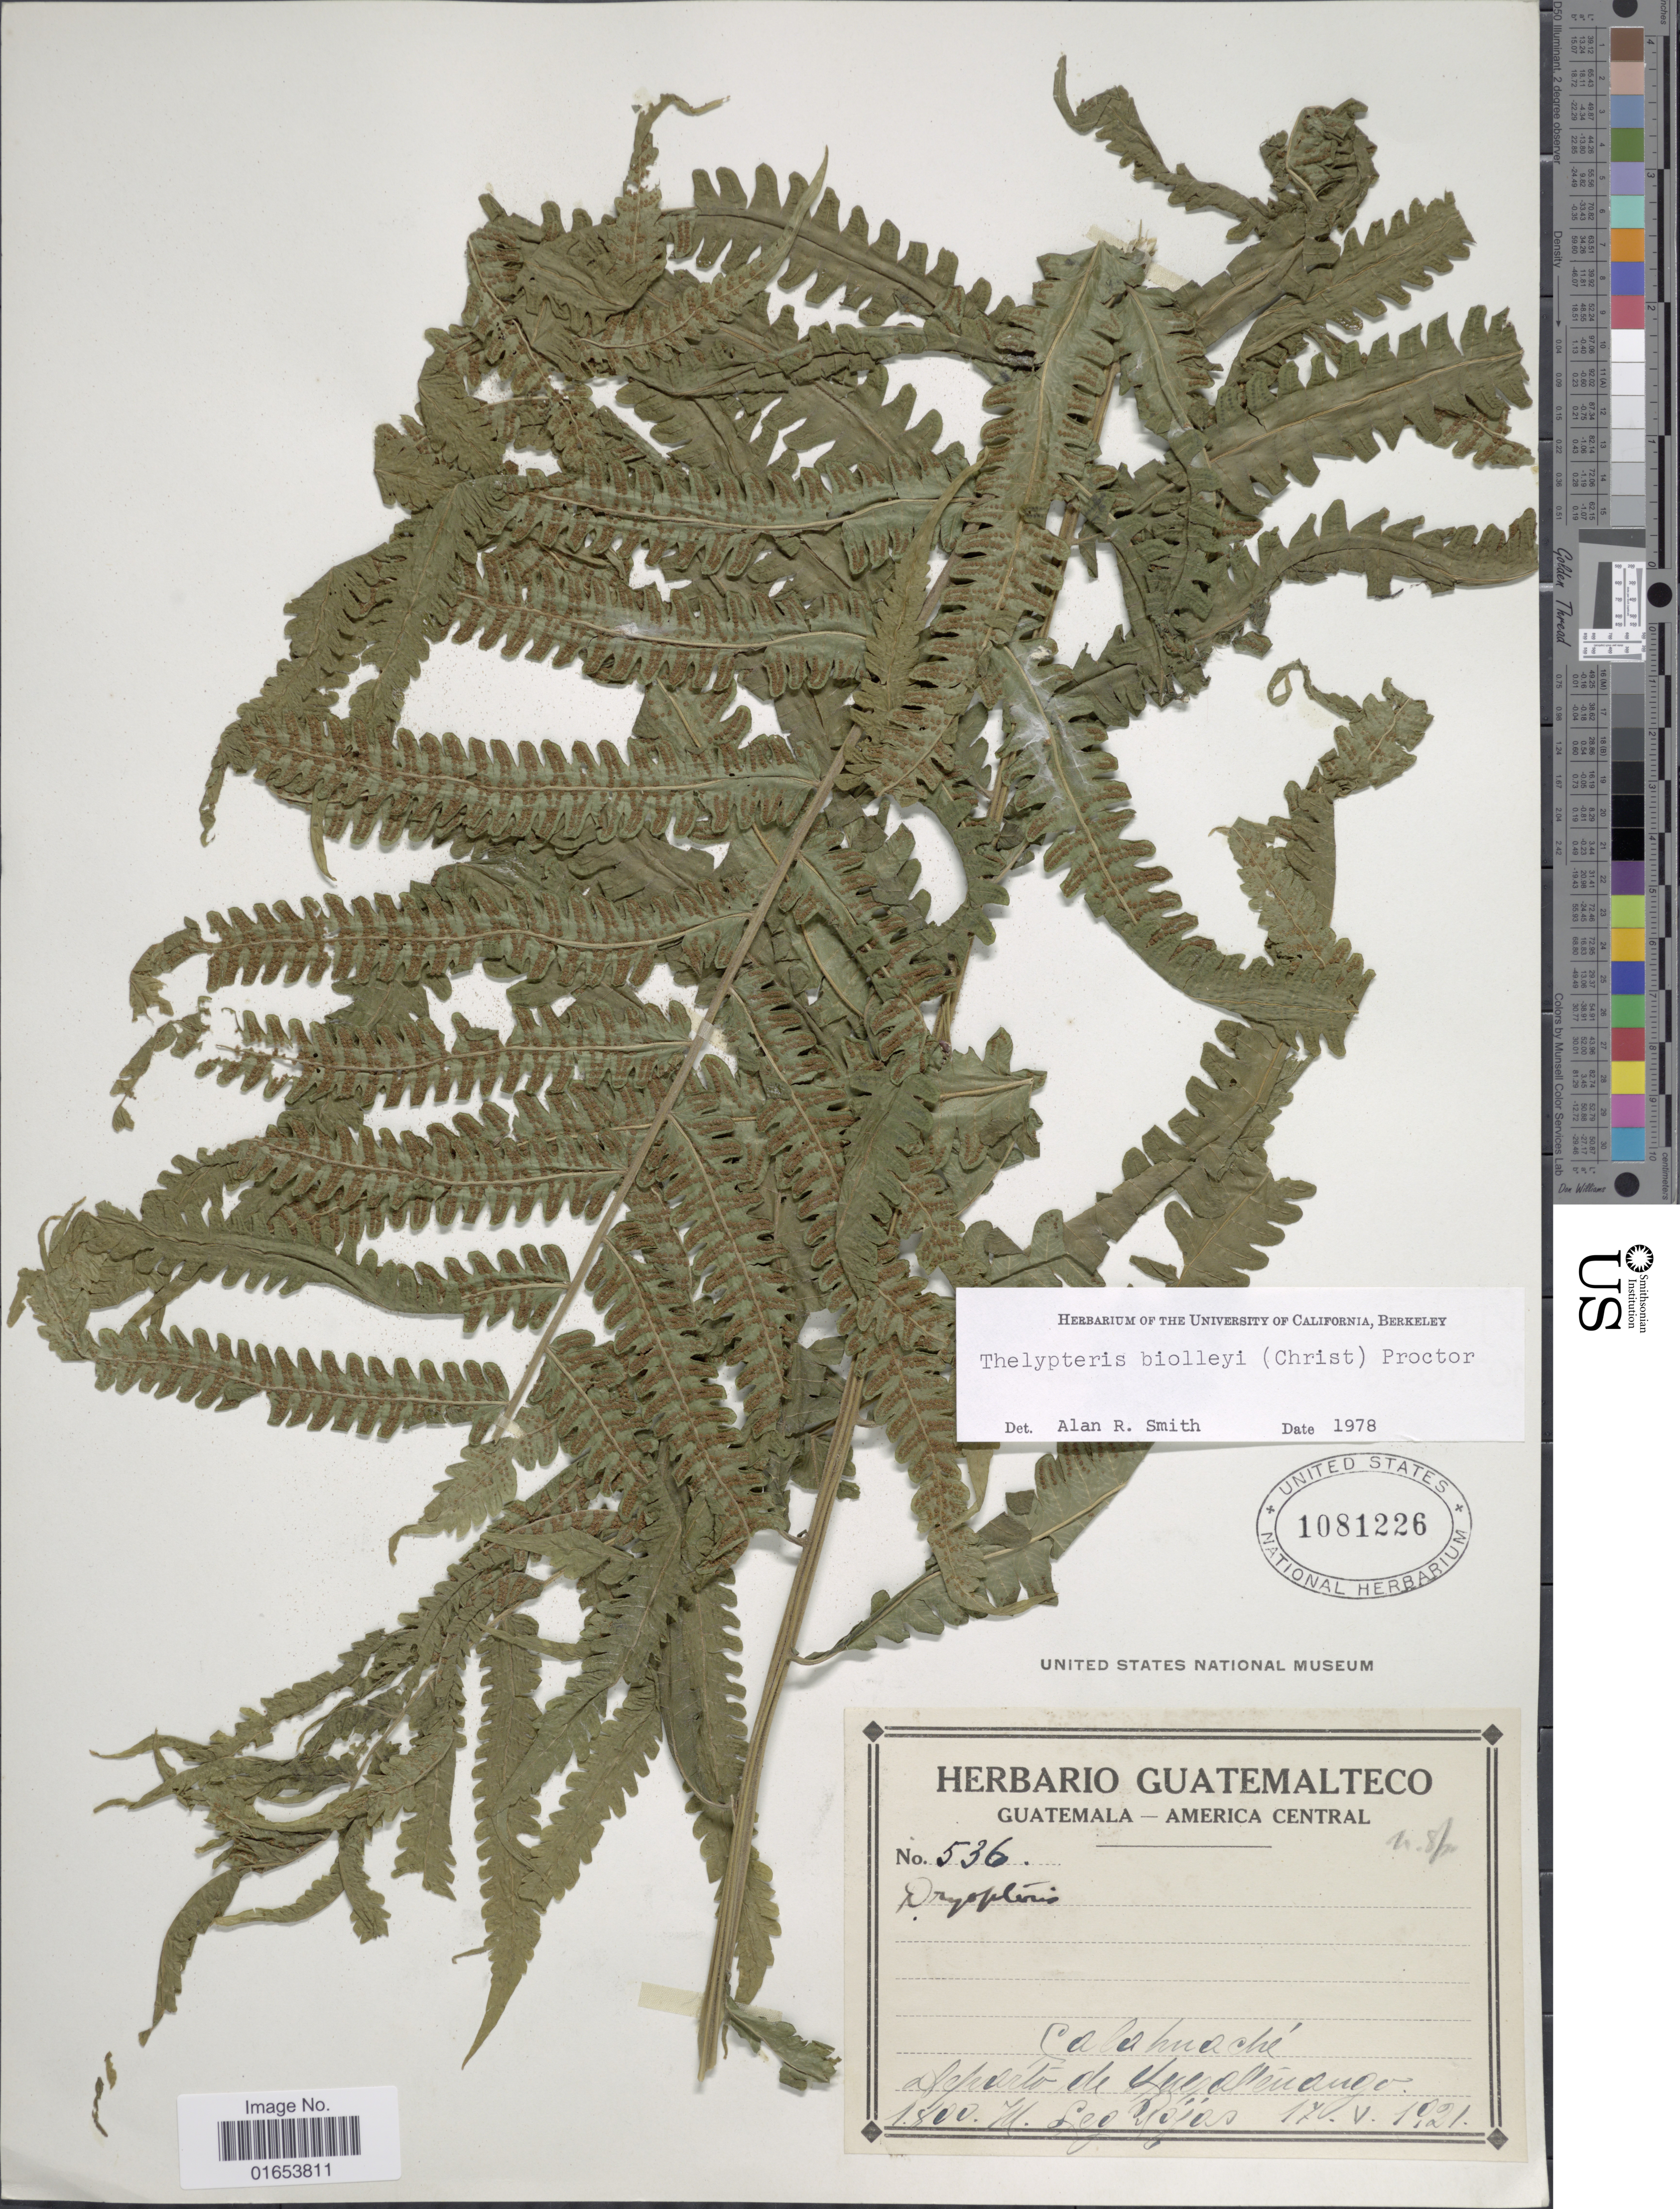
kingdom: Plantae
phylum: Tracheophyta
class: Polypodiopsida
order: Polypodiales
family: Thelypteridaceae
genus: Goniopteris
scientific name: Goniopteris biolleyi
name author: (C. Chr.) Pic. Serm.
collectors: W. Rojas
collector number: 536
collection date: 1921-05-17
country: Guatemala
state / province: Quetzaltenango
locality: Calahuache, Departo de Quetzaltenango.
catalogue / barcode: US 1081226